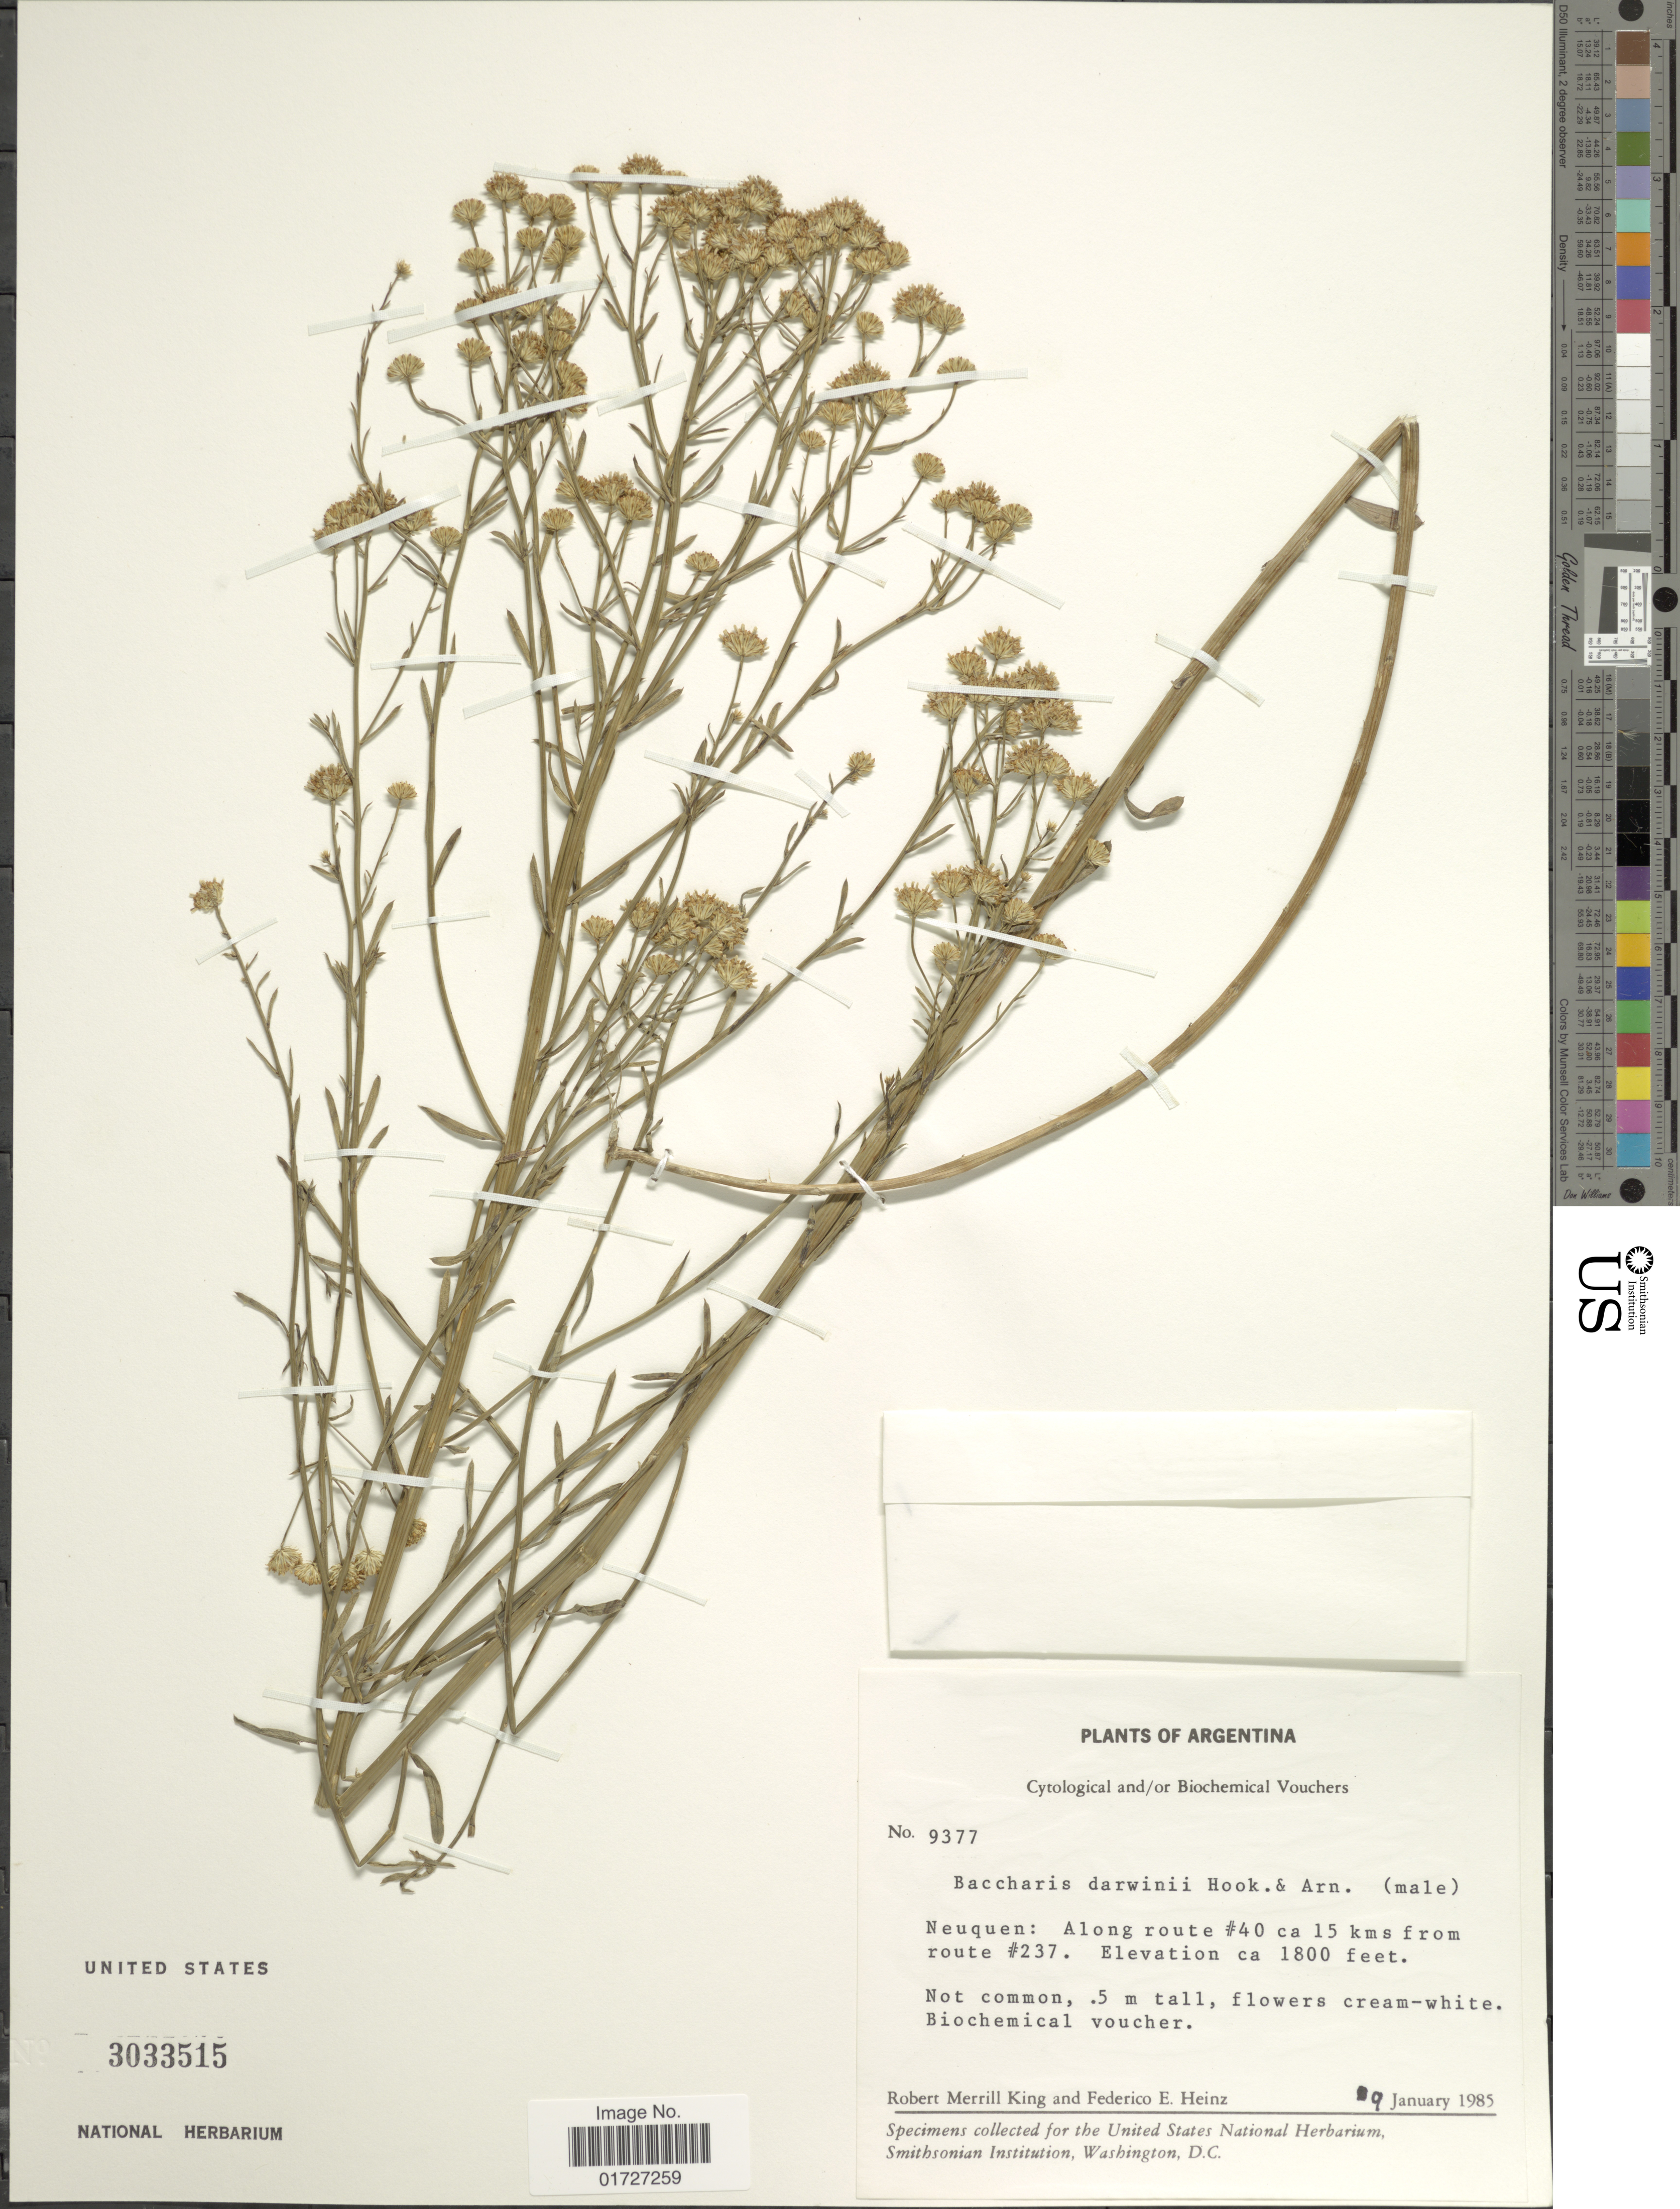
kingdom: Plantae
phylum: Tracheophyta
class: Magnoliopsida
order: Asterales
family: Asteraceae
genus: Baccharis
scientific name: Baccharis darwinii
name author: Hook. & Arn.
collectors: R. M. King & F. Heinz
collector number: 9377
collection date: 1985-01-09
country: Argentina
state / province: Neuquen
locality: Along route #40 ca 15 kms from route #237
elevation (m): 549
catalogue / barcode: US 3033515